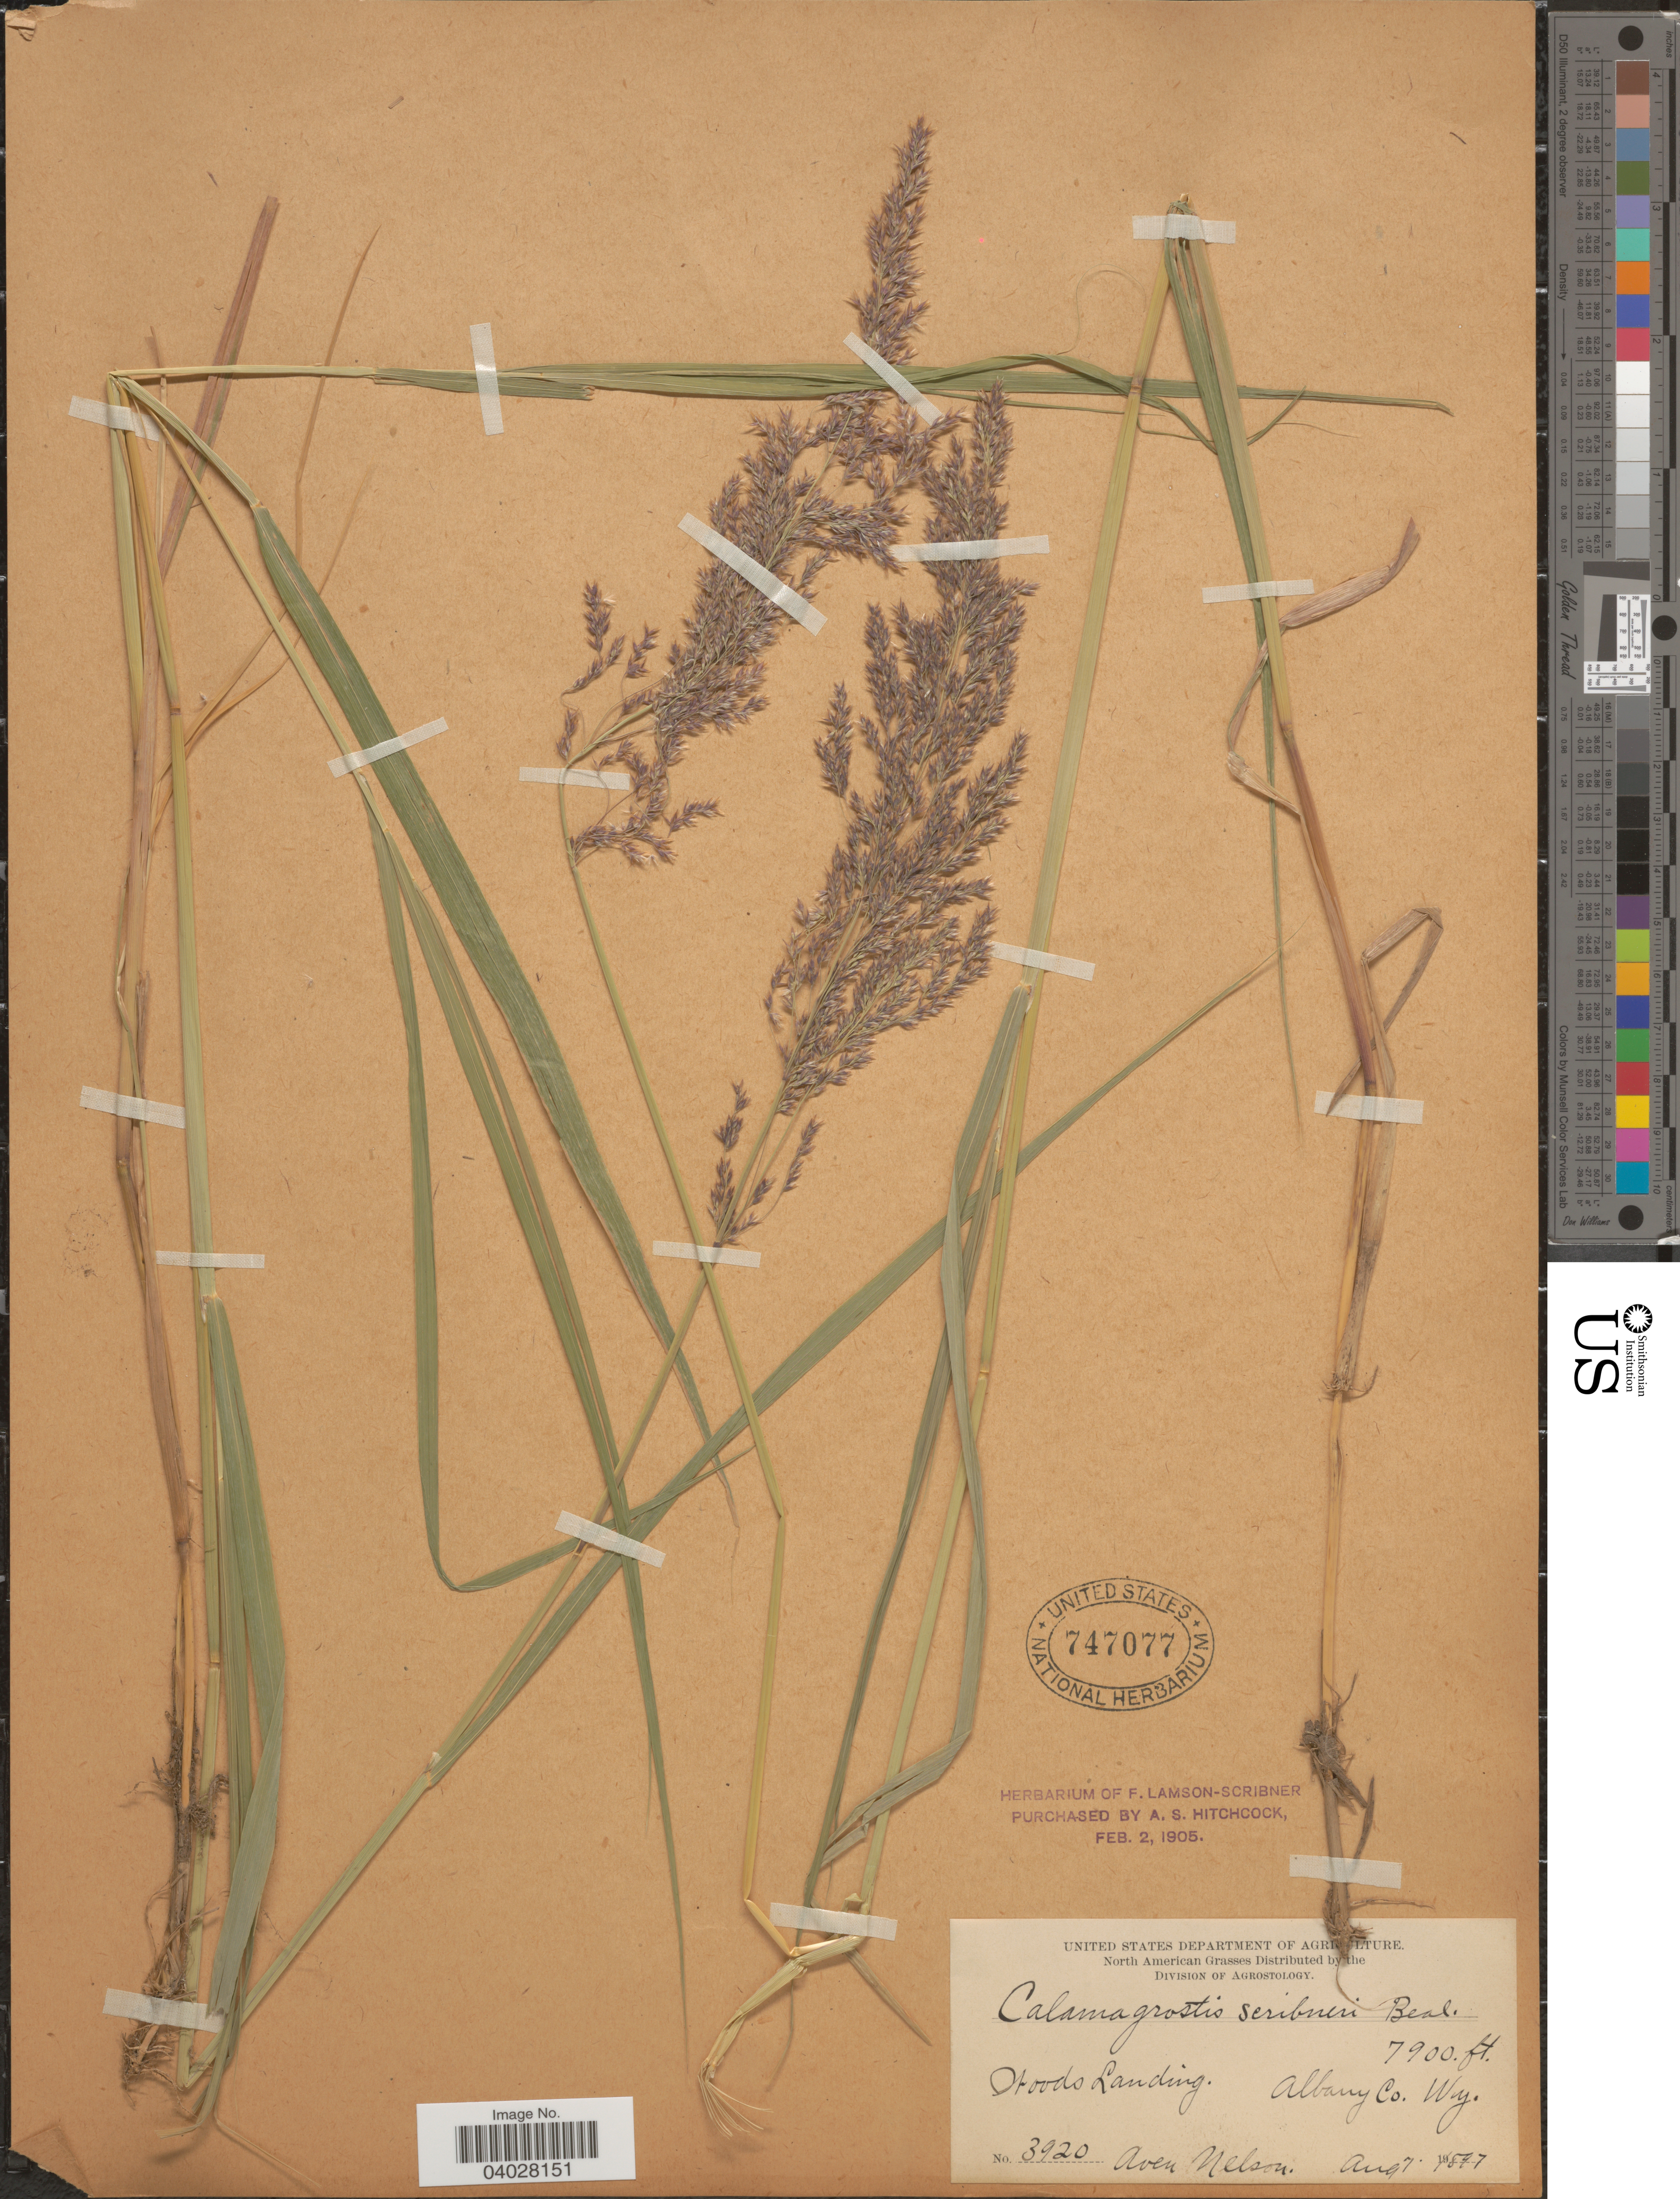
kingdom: Plantae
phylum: Tracheophyta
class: Liliopsida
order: Poales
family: Poaceae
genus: Calamagrostis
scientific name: Calamagrostis canadensis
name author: (Michx.) P. Beauv.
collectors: A. Nelson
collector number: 3920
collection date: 1897-08-07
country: United States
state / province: Wyoming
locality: Woods Landing. Albany Co.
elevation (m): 2408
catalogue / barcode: US 747077